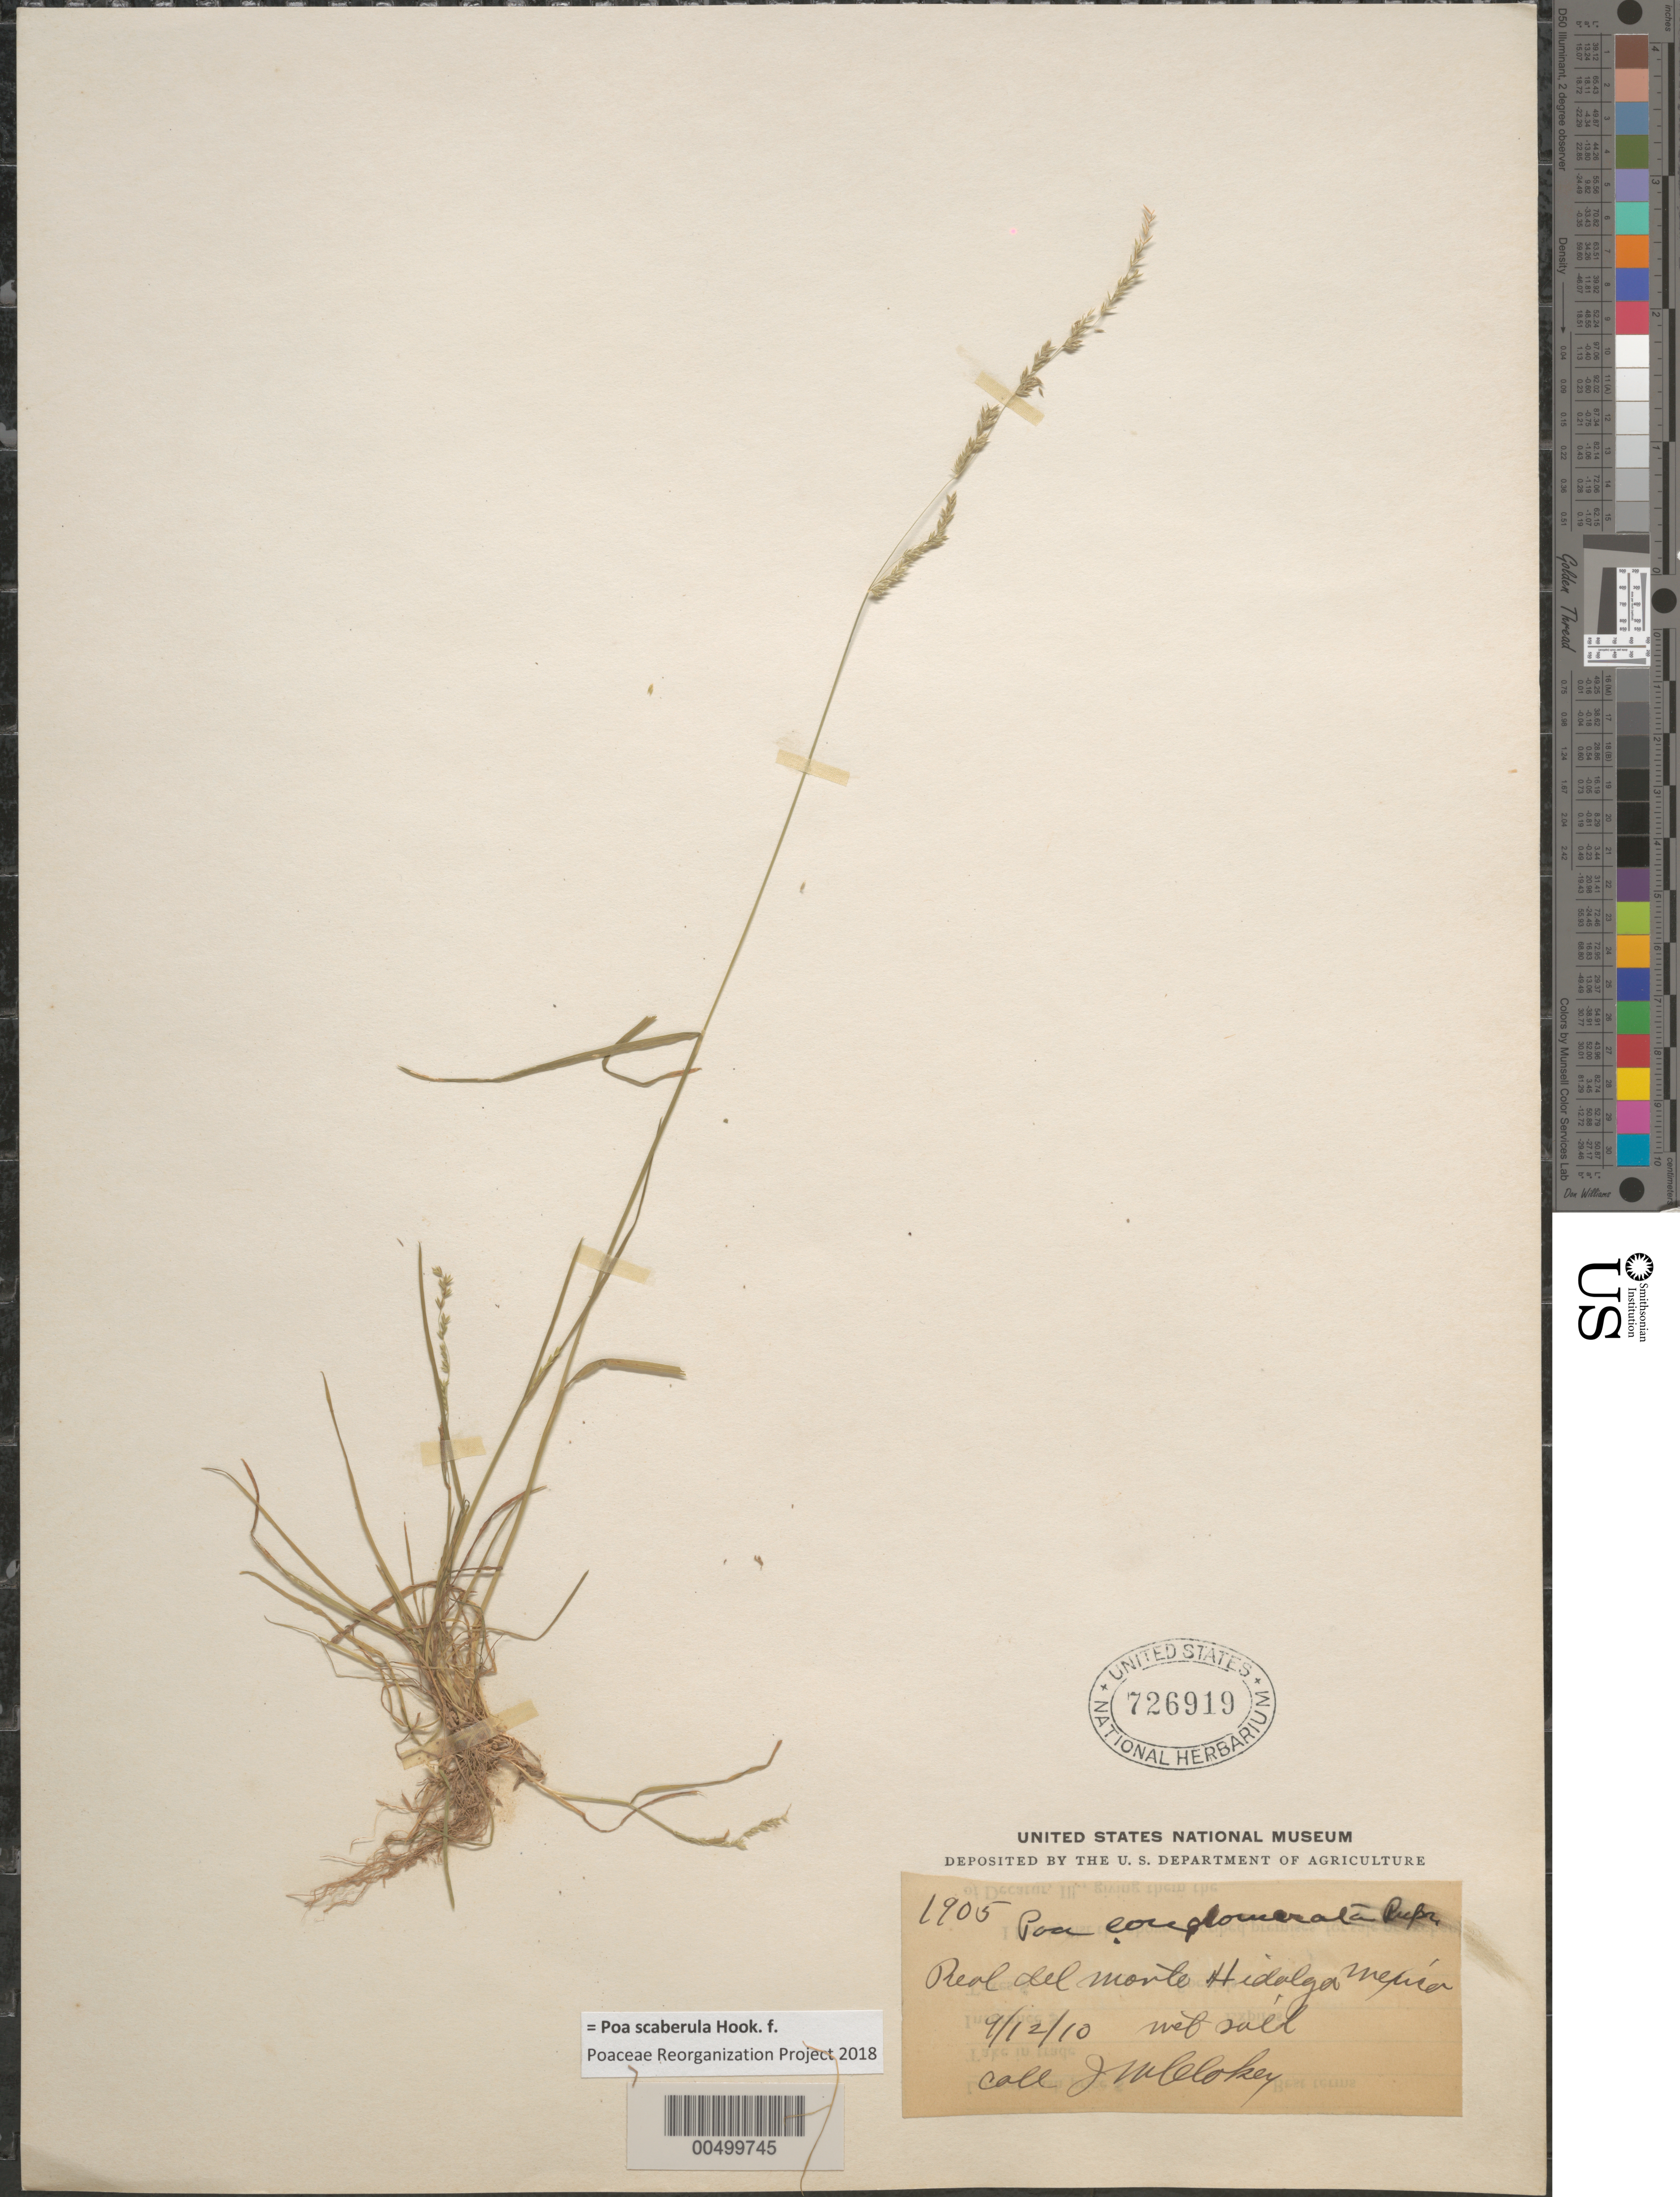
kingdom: Plantae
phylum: Tracheophyta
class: Liliopsida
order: Poales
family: Poaceae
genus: Poa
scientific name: Poa scaberula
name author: Hook. f.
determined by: Poaceae Reorganization Project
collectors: I. W. Clokey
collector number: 1905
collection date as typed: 12 Sep 1910 or 9 Dec 1910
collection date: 1910-09-12 or 1910-12-09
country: Mexico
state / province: Hidalgo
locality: Real del Monte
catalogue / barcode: US 726919